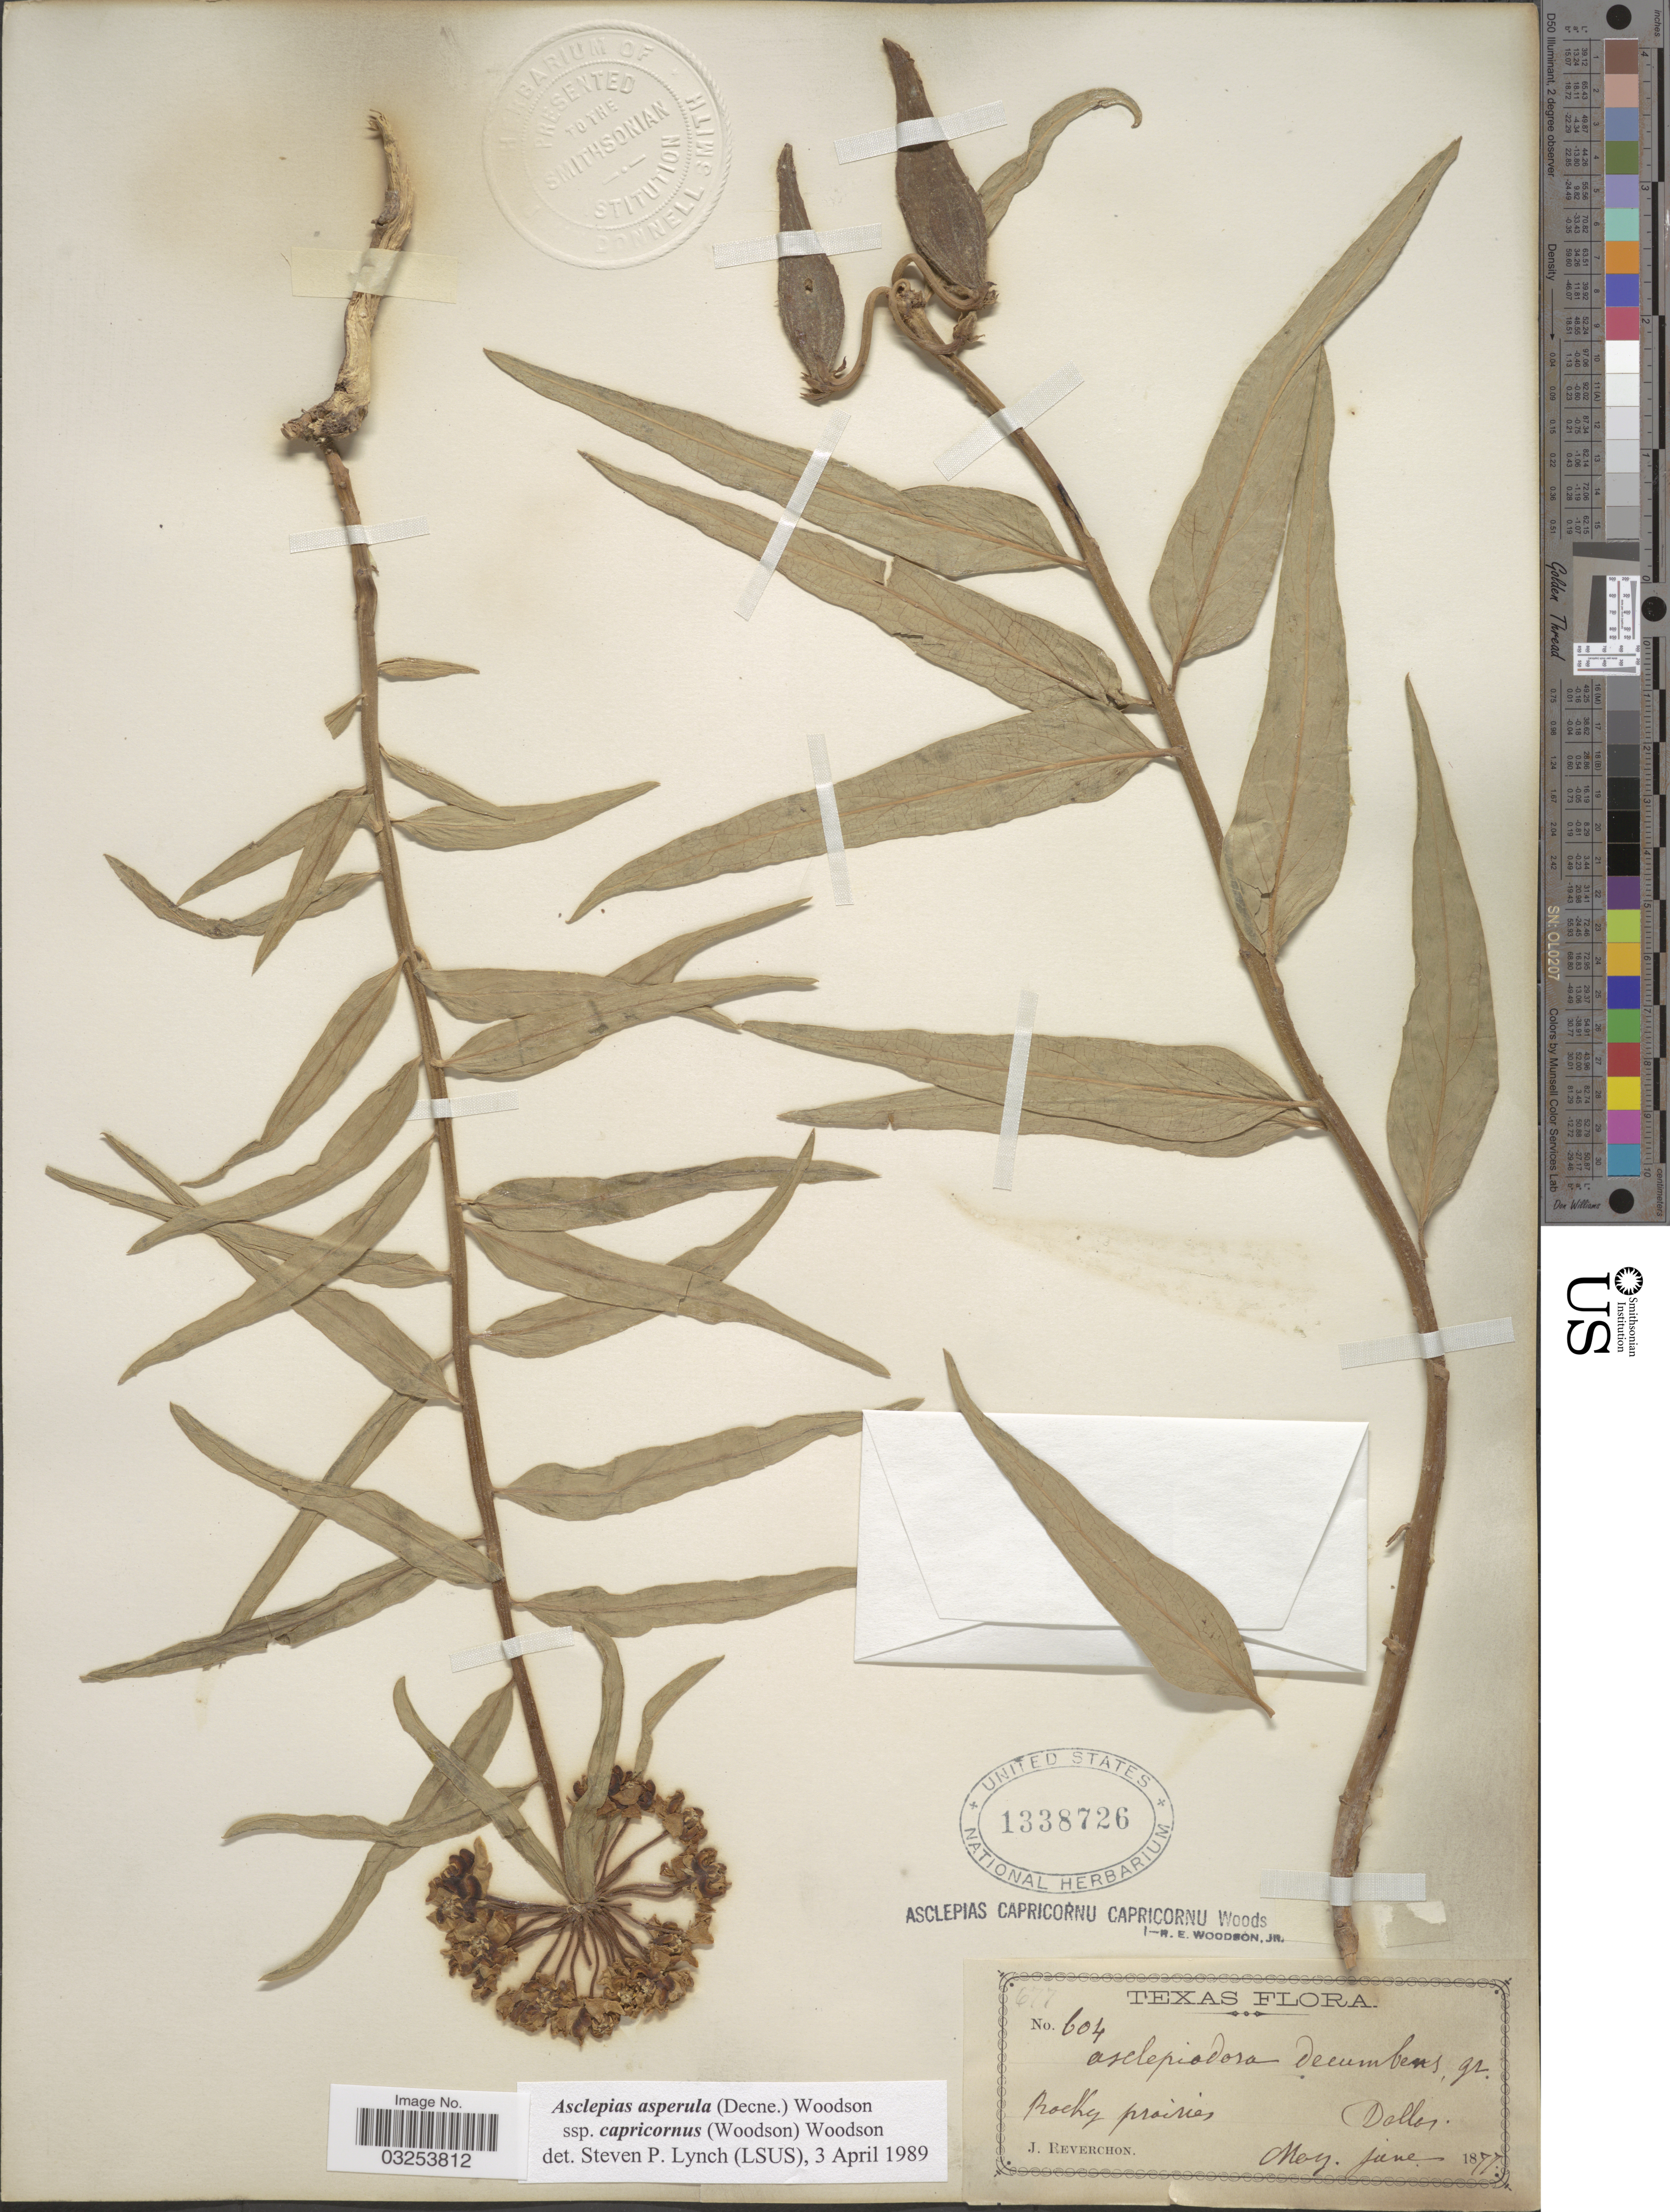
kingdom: Plantae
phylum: Tracheophyta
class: Magnoliopsida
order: Gentianales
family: Apocynaceae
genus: Asclepias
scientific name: Asclepias asperula subsp. capricornus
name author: Woodson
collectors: J. Reverchon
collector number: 604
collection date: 1877-05/1877-06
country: United States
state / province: Texas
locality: Dallas.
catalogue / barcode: US 1338726